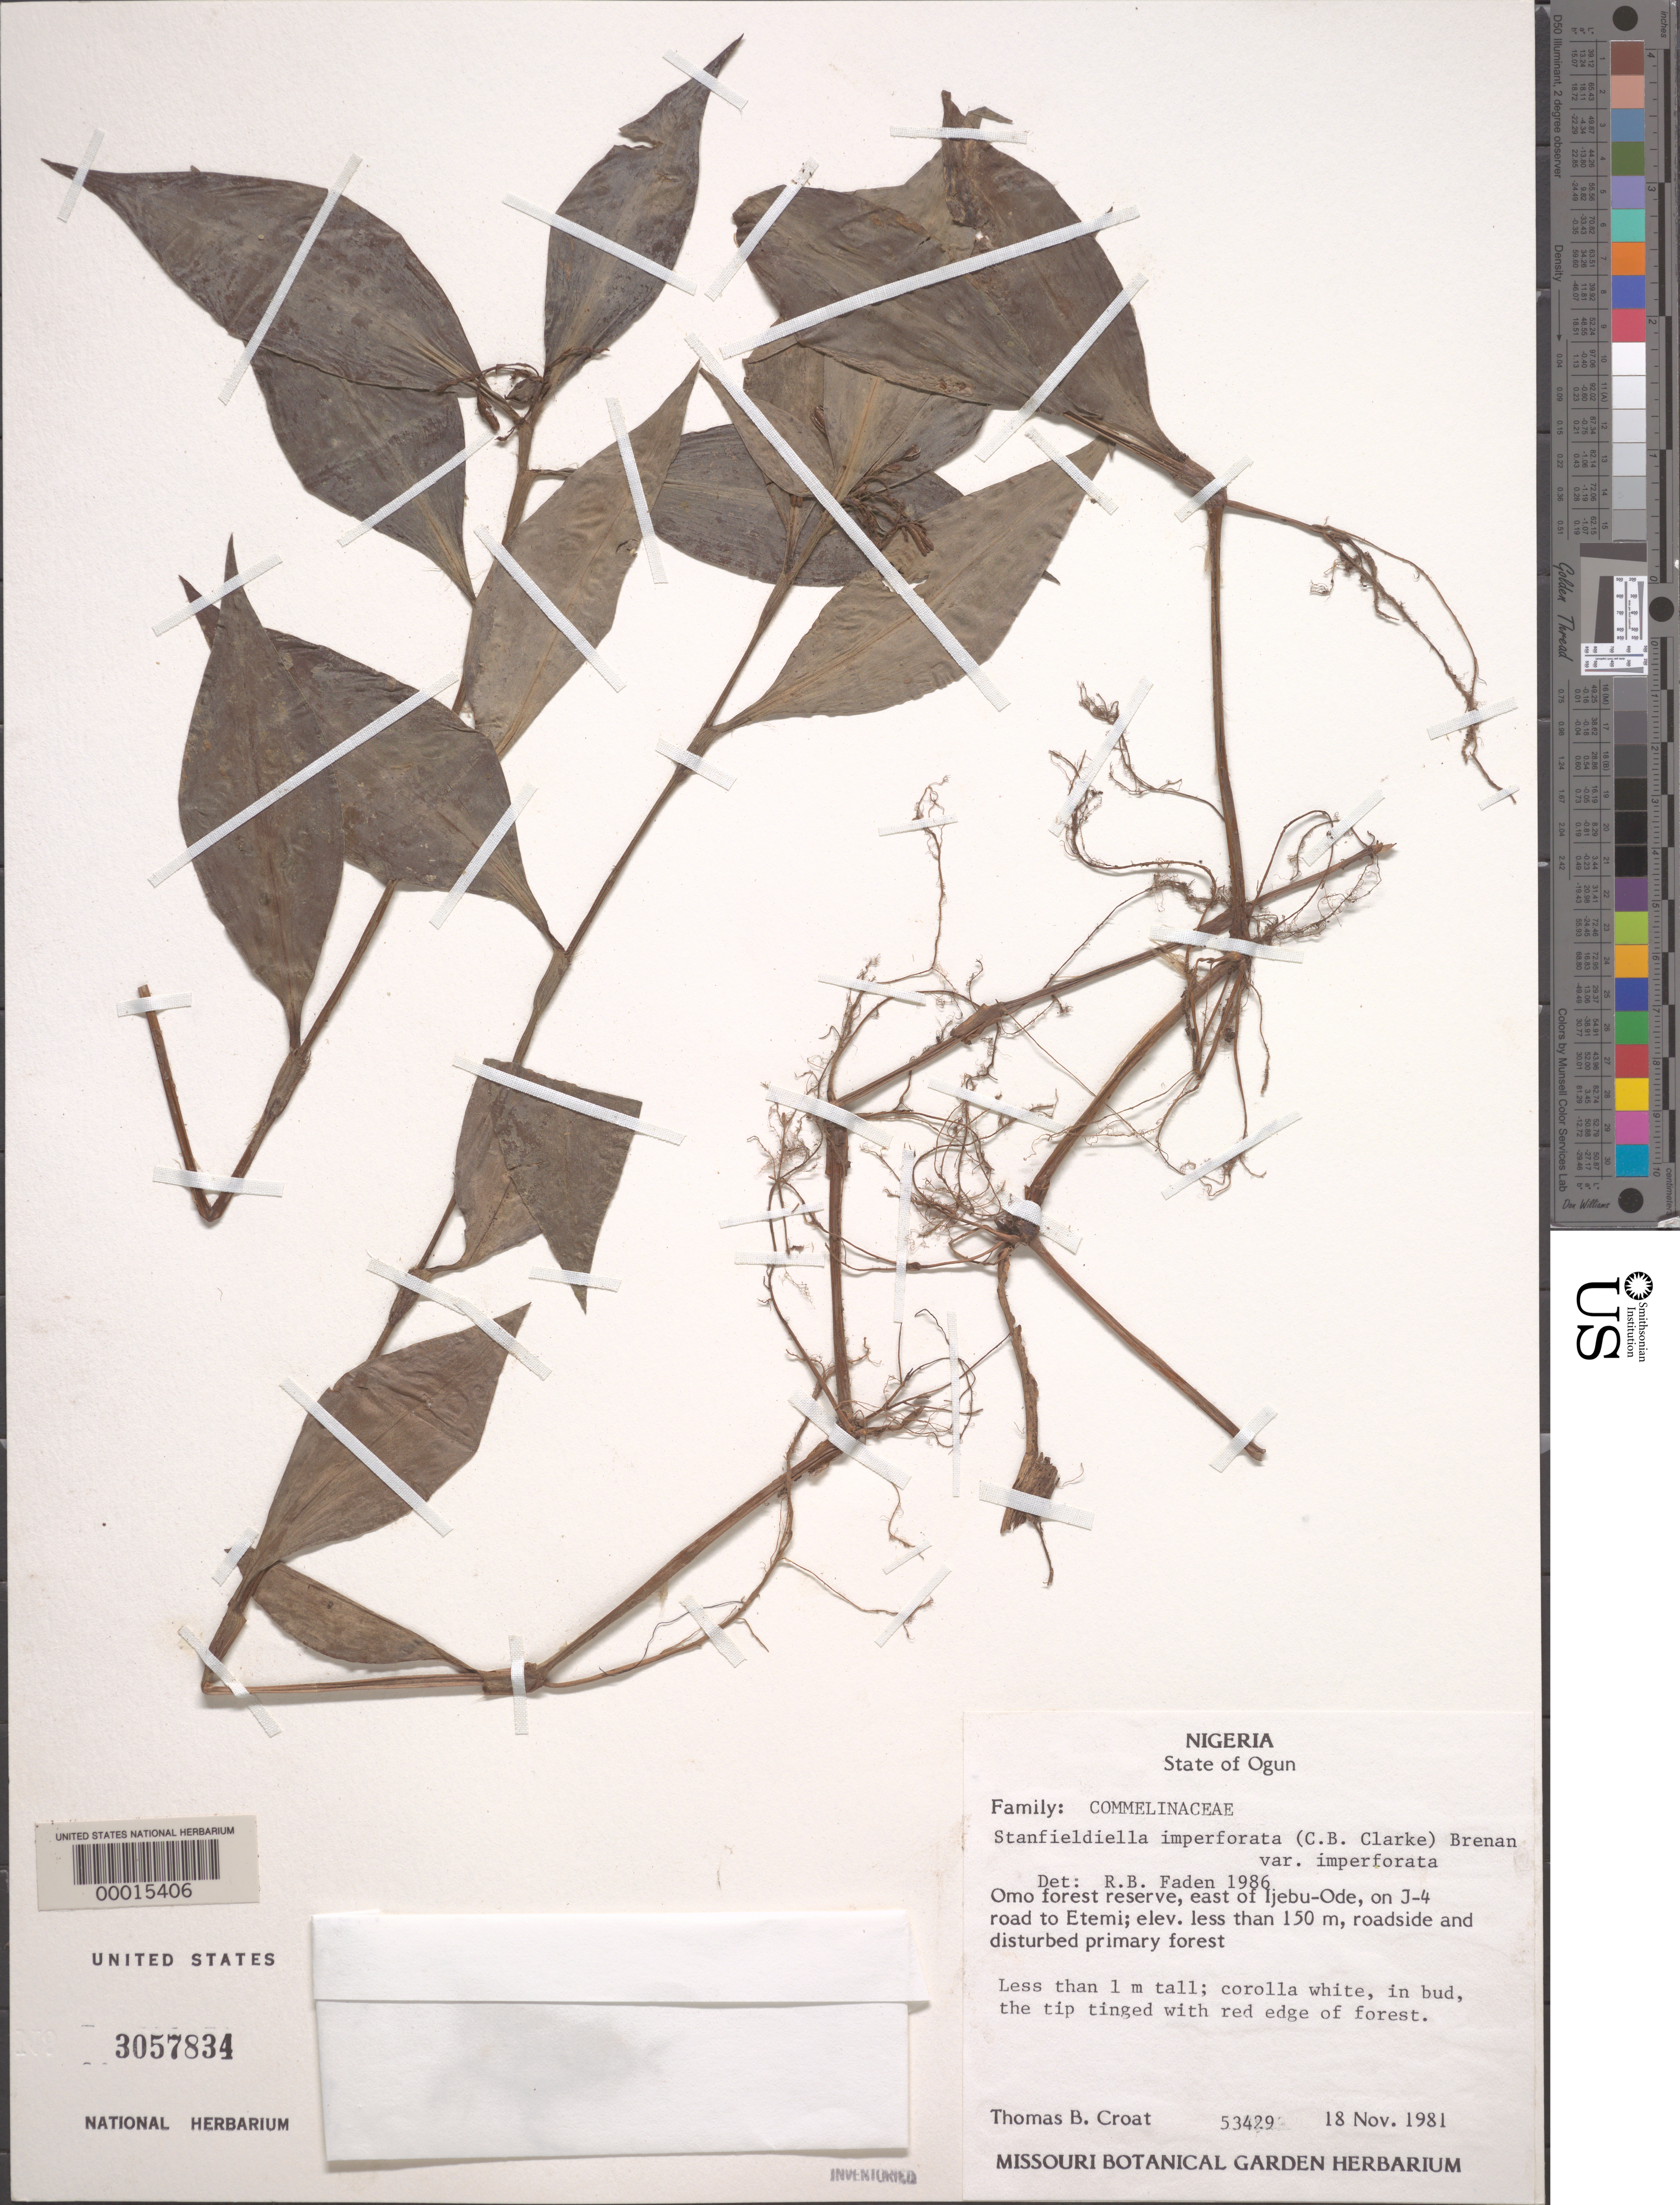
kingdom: Plantae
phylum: Tracheophyta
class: Liliopsida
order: Commelinales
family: Commelinaceae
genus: Stanfieldiella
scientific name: Stanfieldiella imperforata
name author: (C.B. Clarke) Brenan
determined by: Faden, Robert B., (US), Smithsonian Institution - National Museum of Natural History (UNITED STATES)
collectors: T. B. Croat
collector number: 53429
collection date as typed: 18 Nov 1981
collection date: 1981-11-18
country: Nigeria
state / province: Ogun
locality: Omo forest reserve, e of ijebu-ode, on j-4 rd to etemi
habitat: Roadside + disturbed primary forest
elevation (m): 150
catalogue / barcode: US 3057834